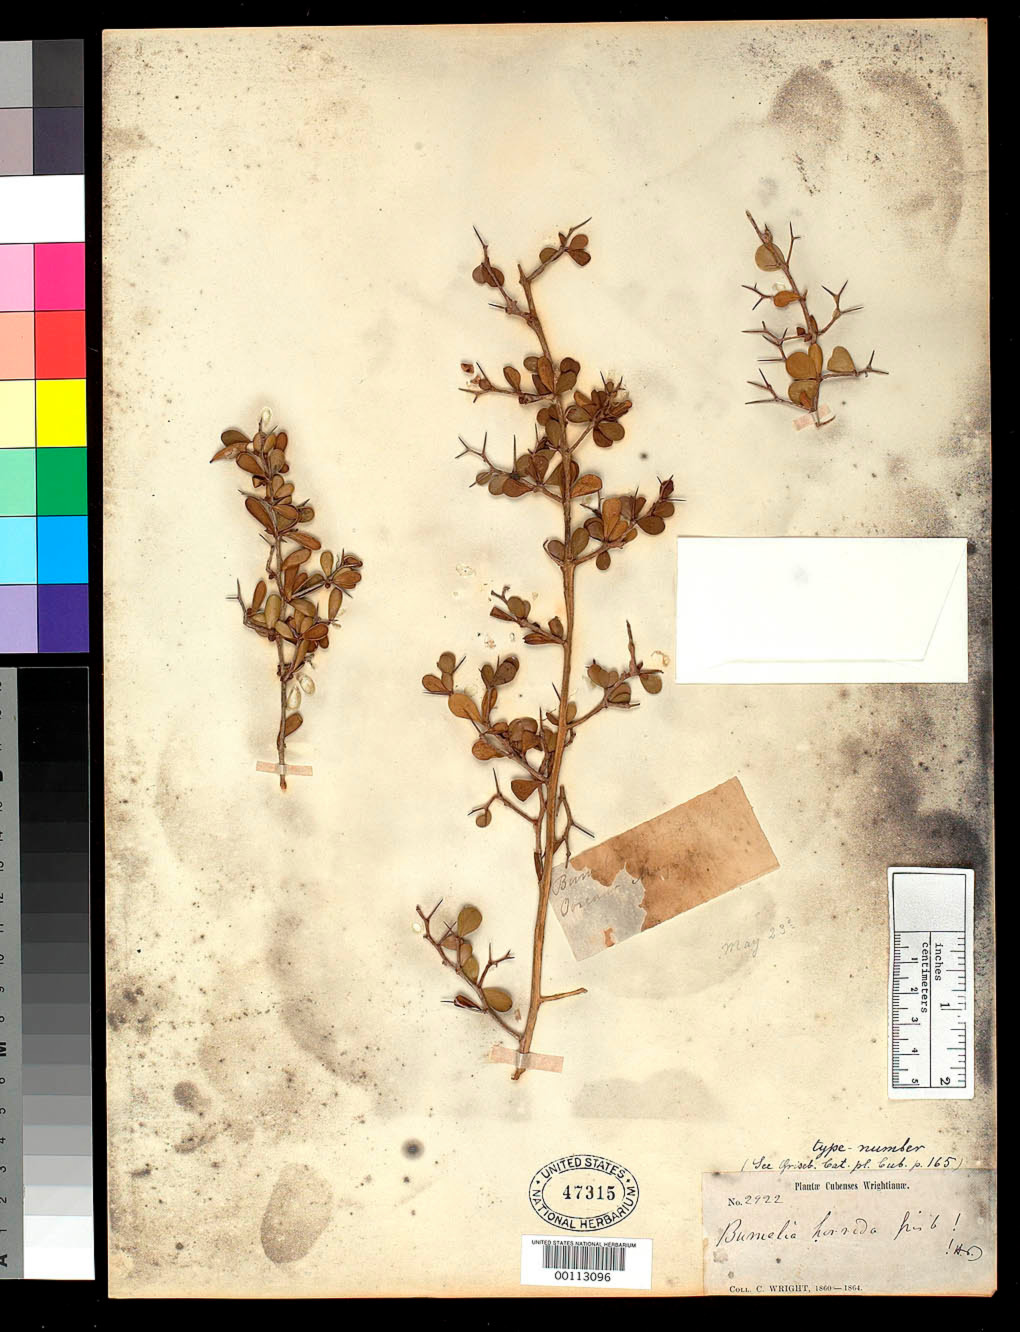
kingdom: Plantae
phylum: Tracheophyta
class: Magnoliopsida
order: Ericales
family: Sapotaceae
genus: Bumelia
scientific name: Bumelia horrida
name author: Griseb.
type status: Isotype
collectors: C. Wright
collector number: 2922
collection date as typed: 1860 to -- --- 1864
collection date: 1860/1864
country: Cuba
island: Greater Antilles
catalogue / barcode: US 47315